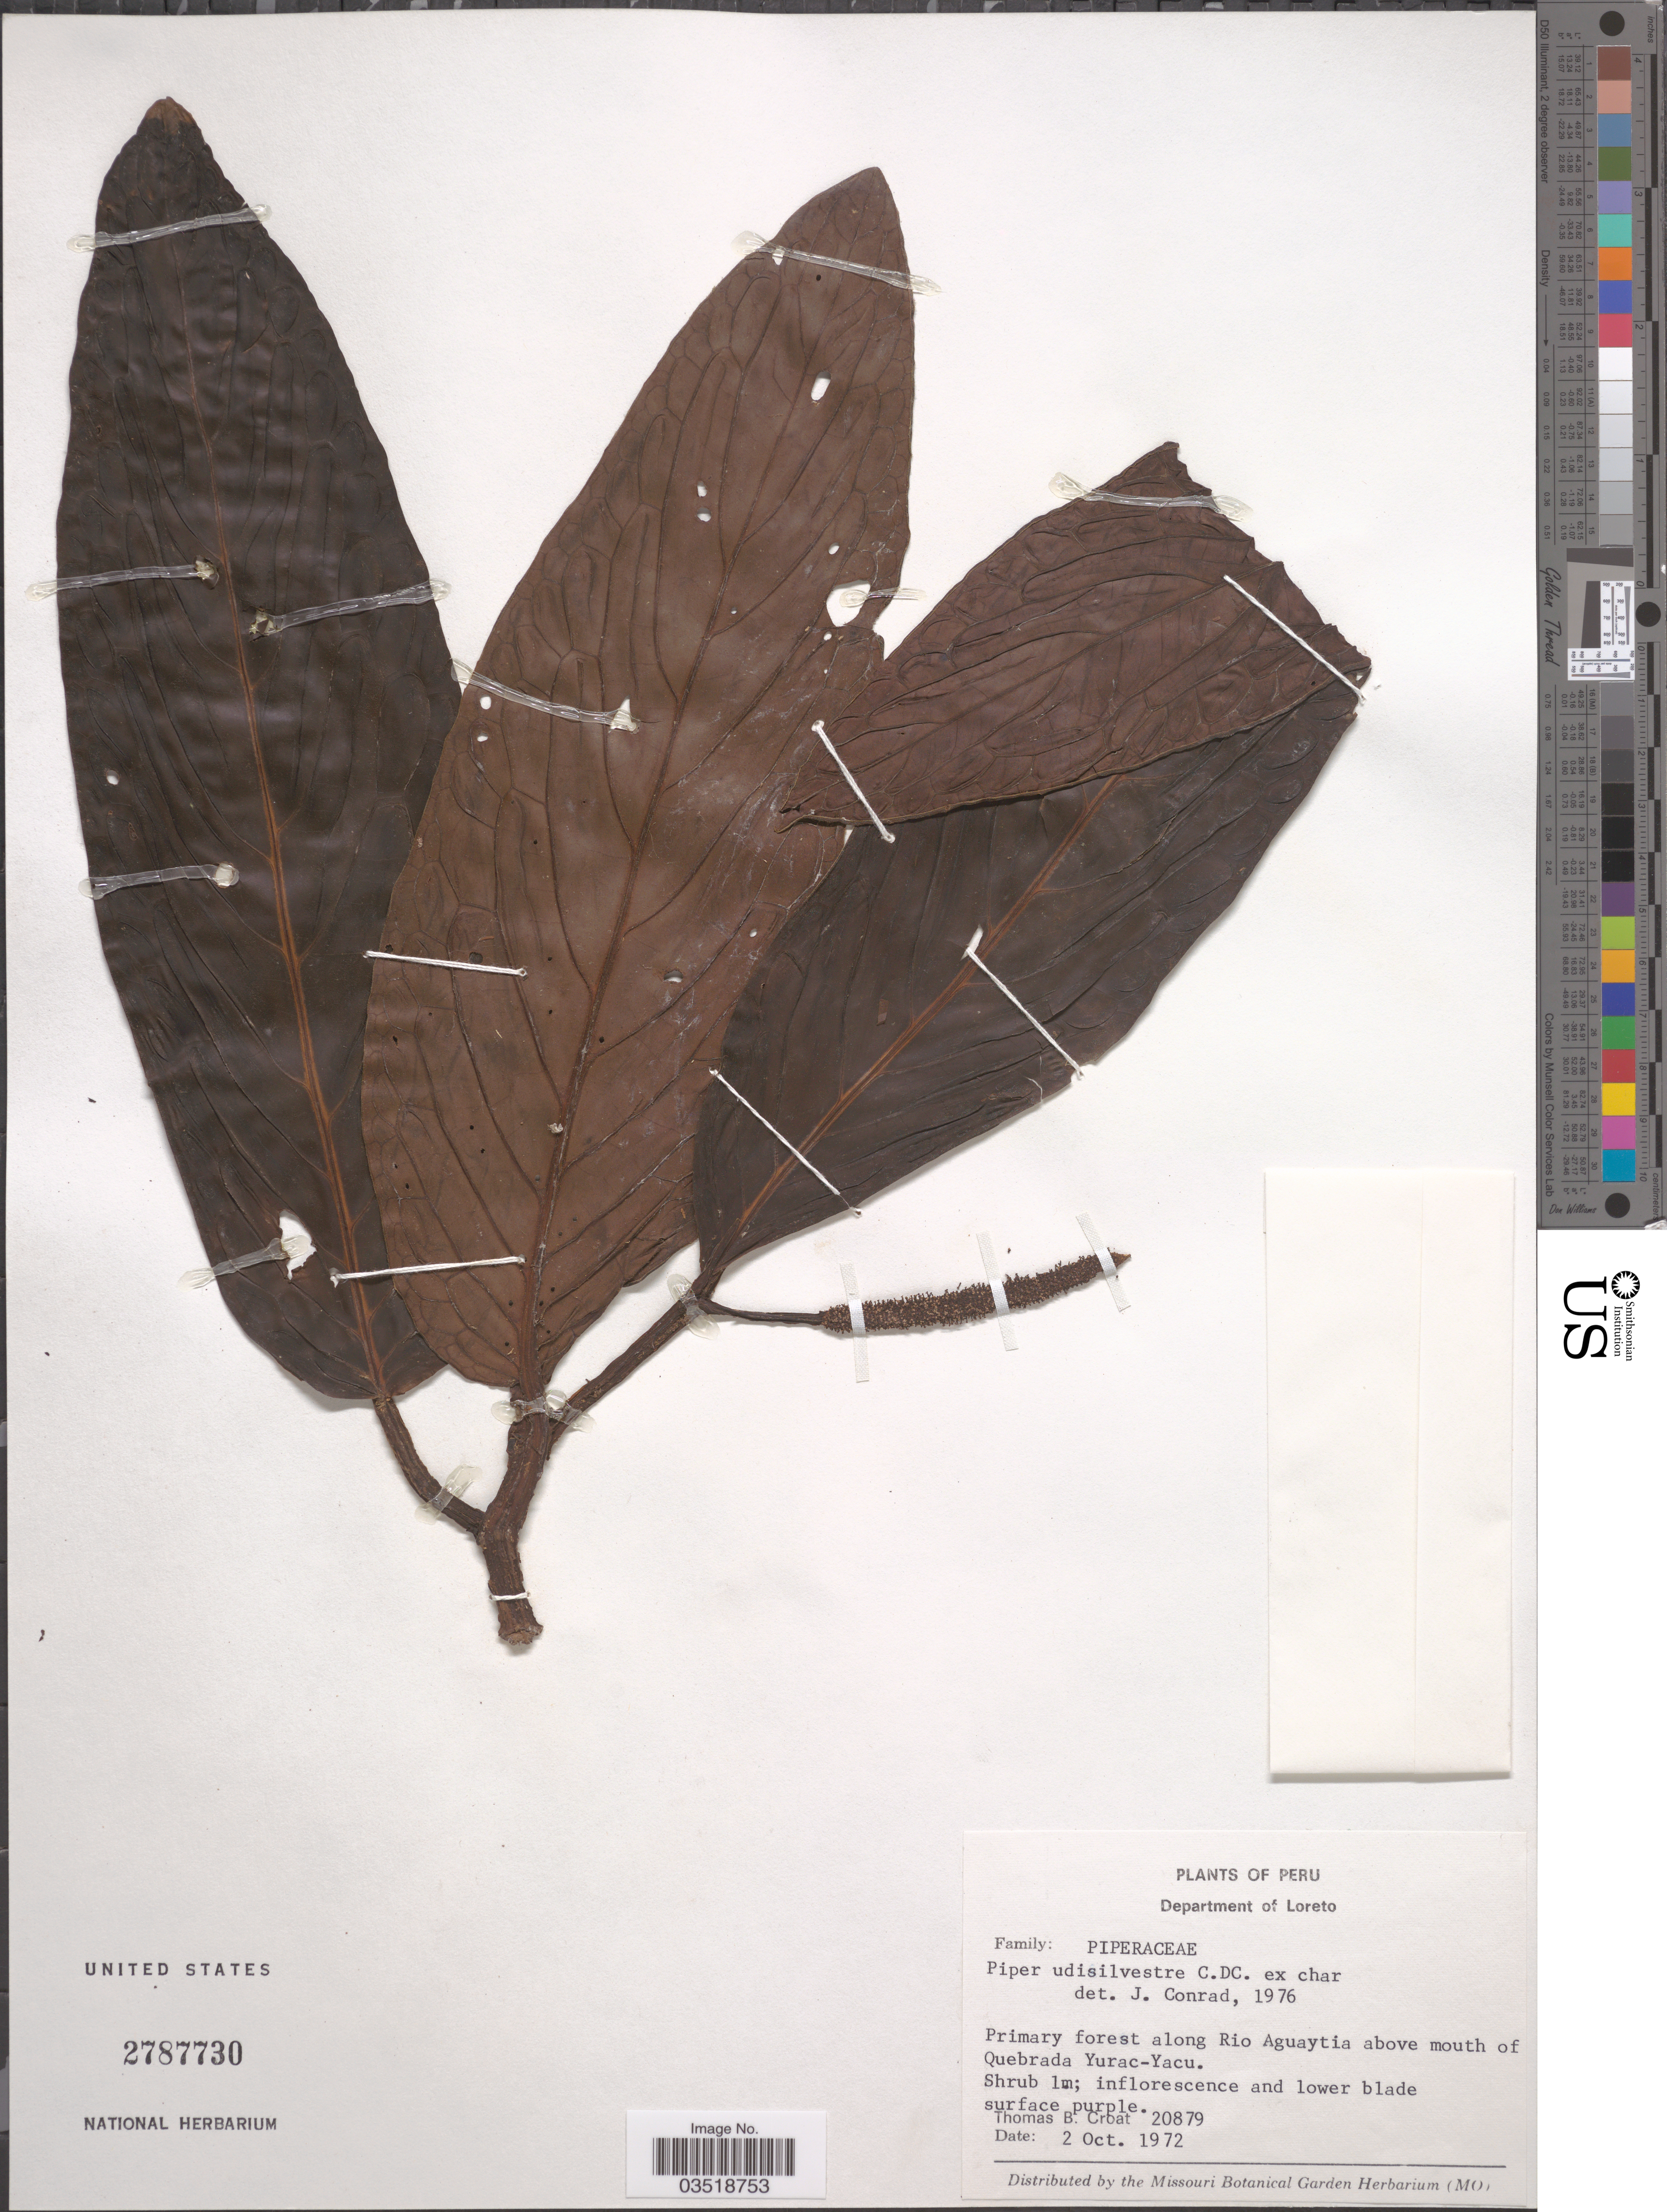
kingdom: Plantae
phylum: Tracheophyta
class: Magnoliopsida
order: Piperales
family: Piperaceae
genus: Piper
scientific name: Piper udisilvestre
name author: C. DC.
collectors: T. B. Croat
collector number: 20879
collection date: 1972-10-02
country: Peru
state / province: Loreto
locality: Department of Loreto. Primary forest along Rio Aguaytia above mouth of Quebrada Yurac-Yacu.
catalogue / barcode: US 2787730